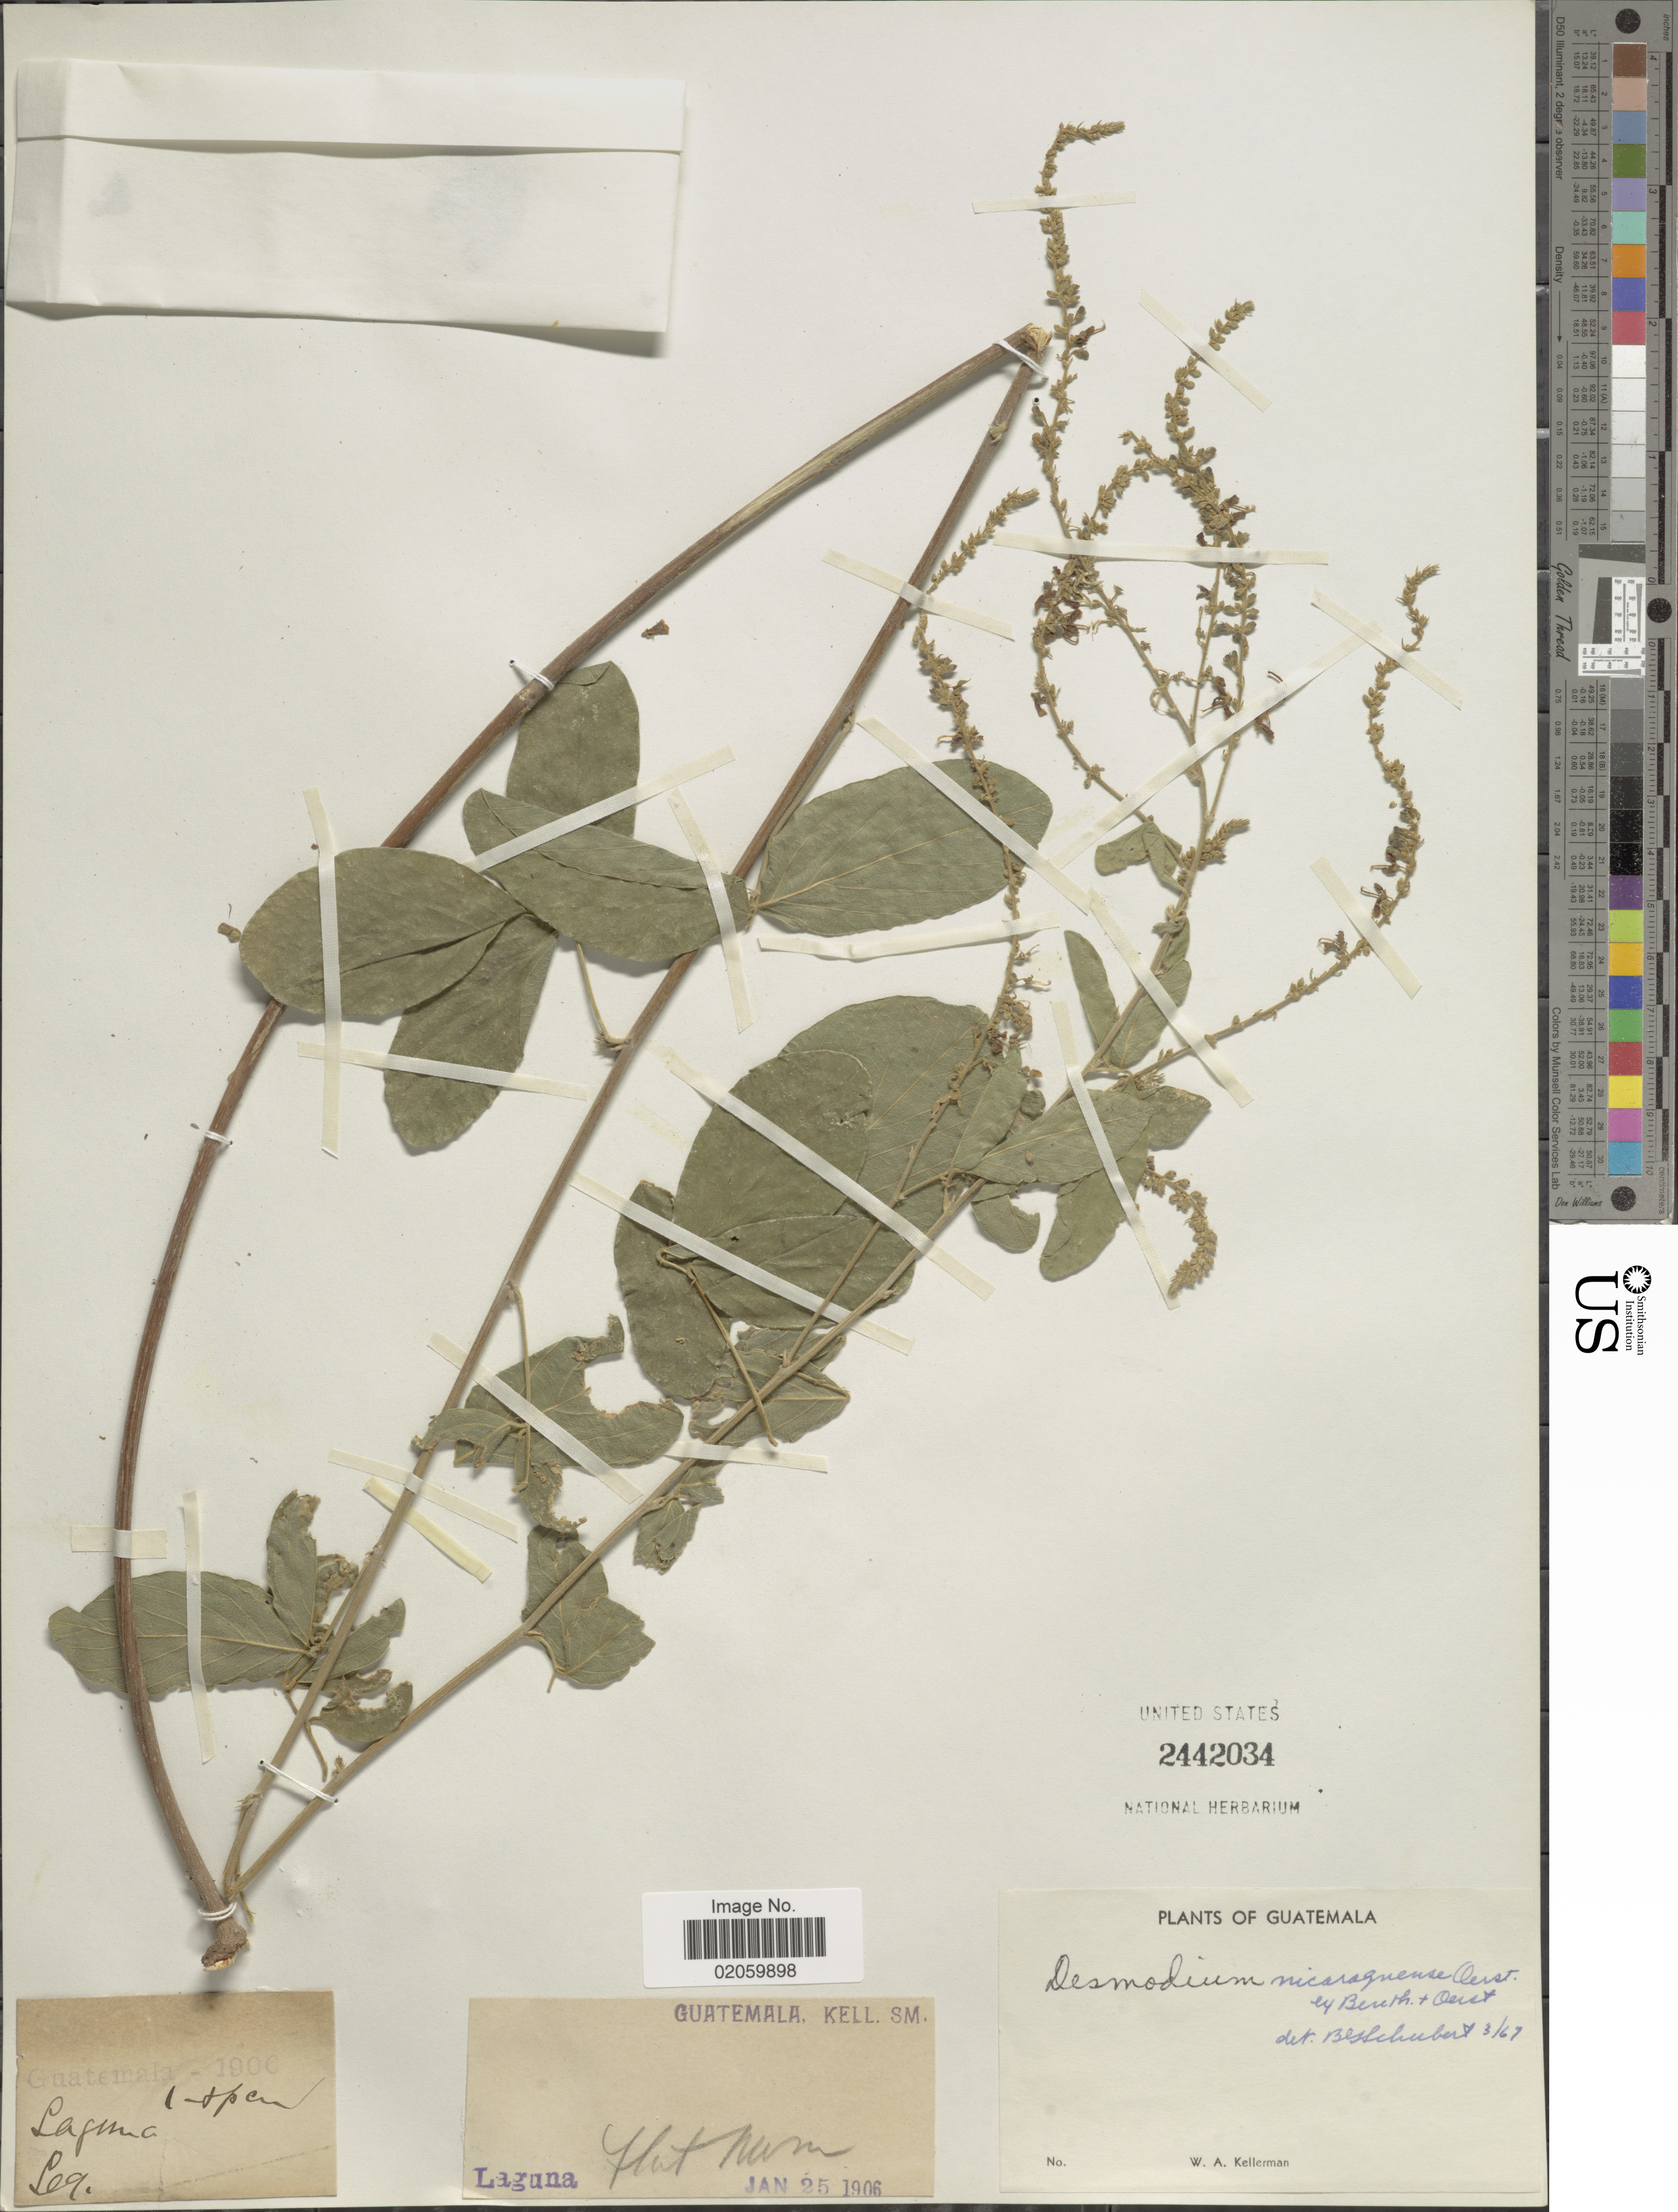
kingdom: Plantae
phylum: Tracheophyta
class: Magnoliopsida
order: Fabales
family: Fabaceae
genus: Desmodium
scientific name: Desmodium nicaraguense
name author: Oerst.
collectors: W. Kellerman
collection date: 1906-01-25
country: Guatemala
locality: Laguna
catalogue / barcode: US 2442034